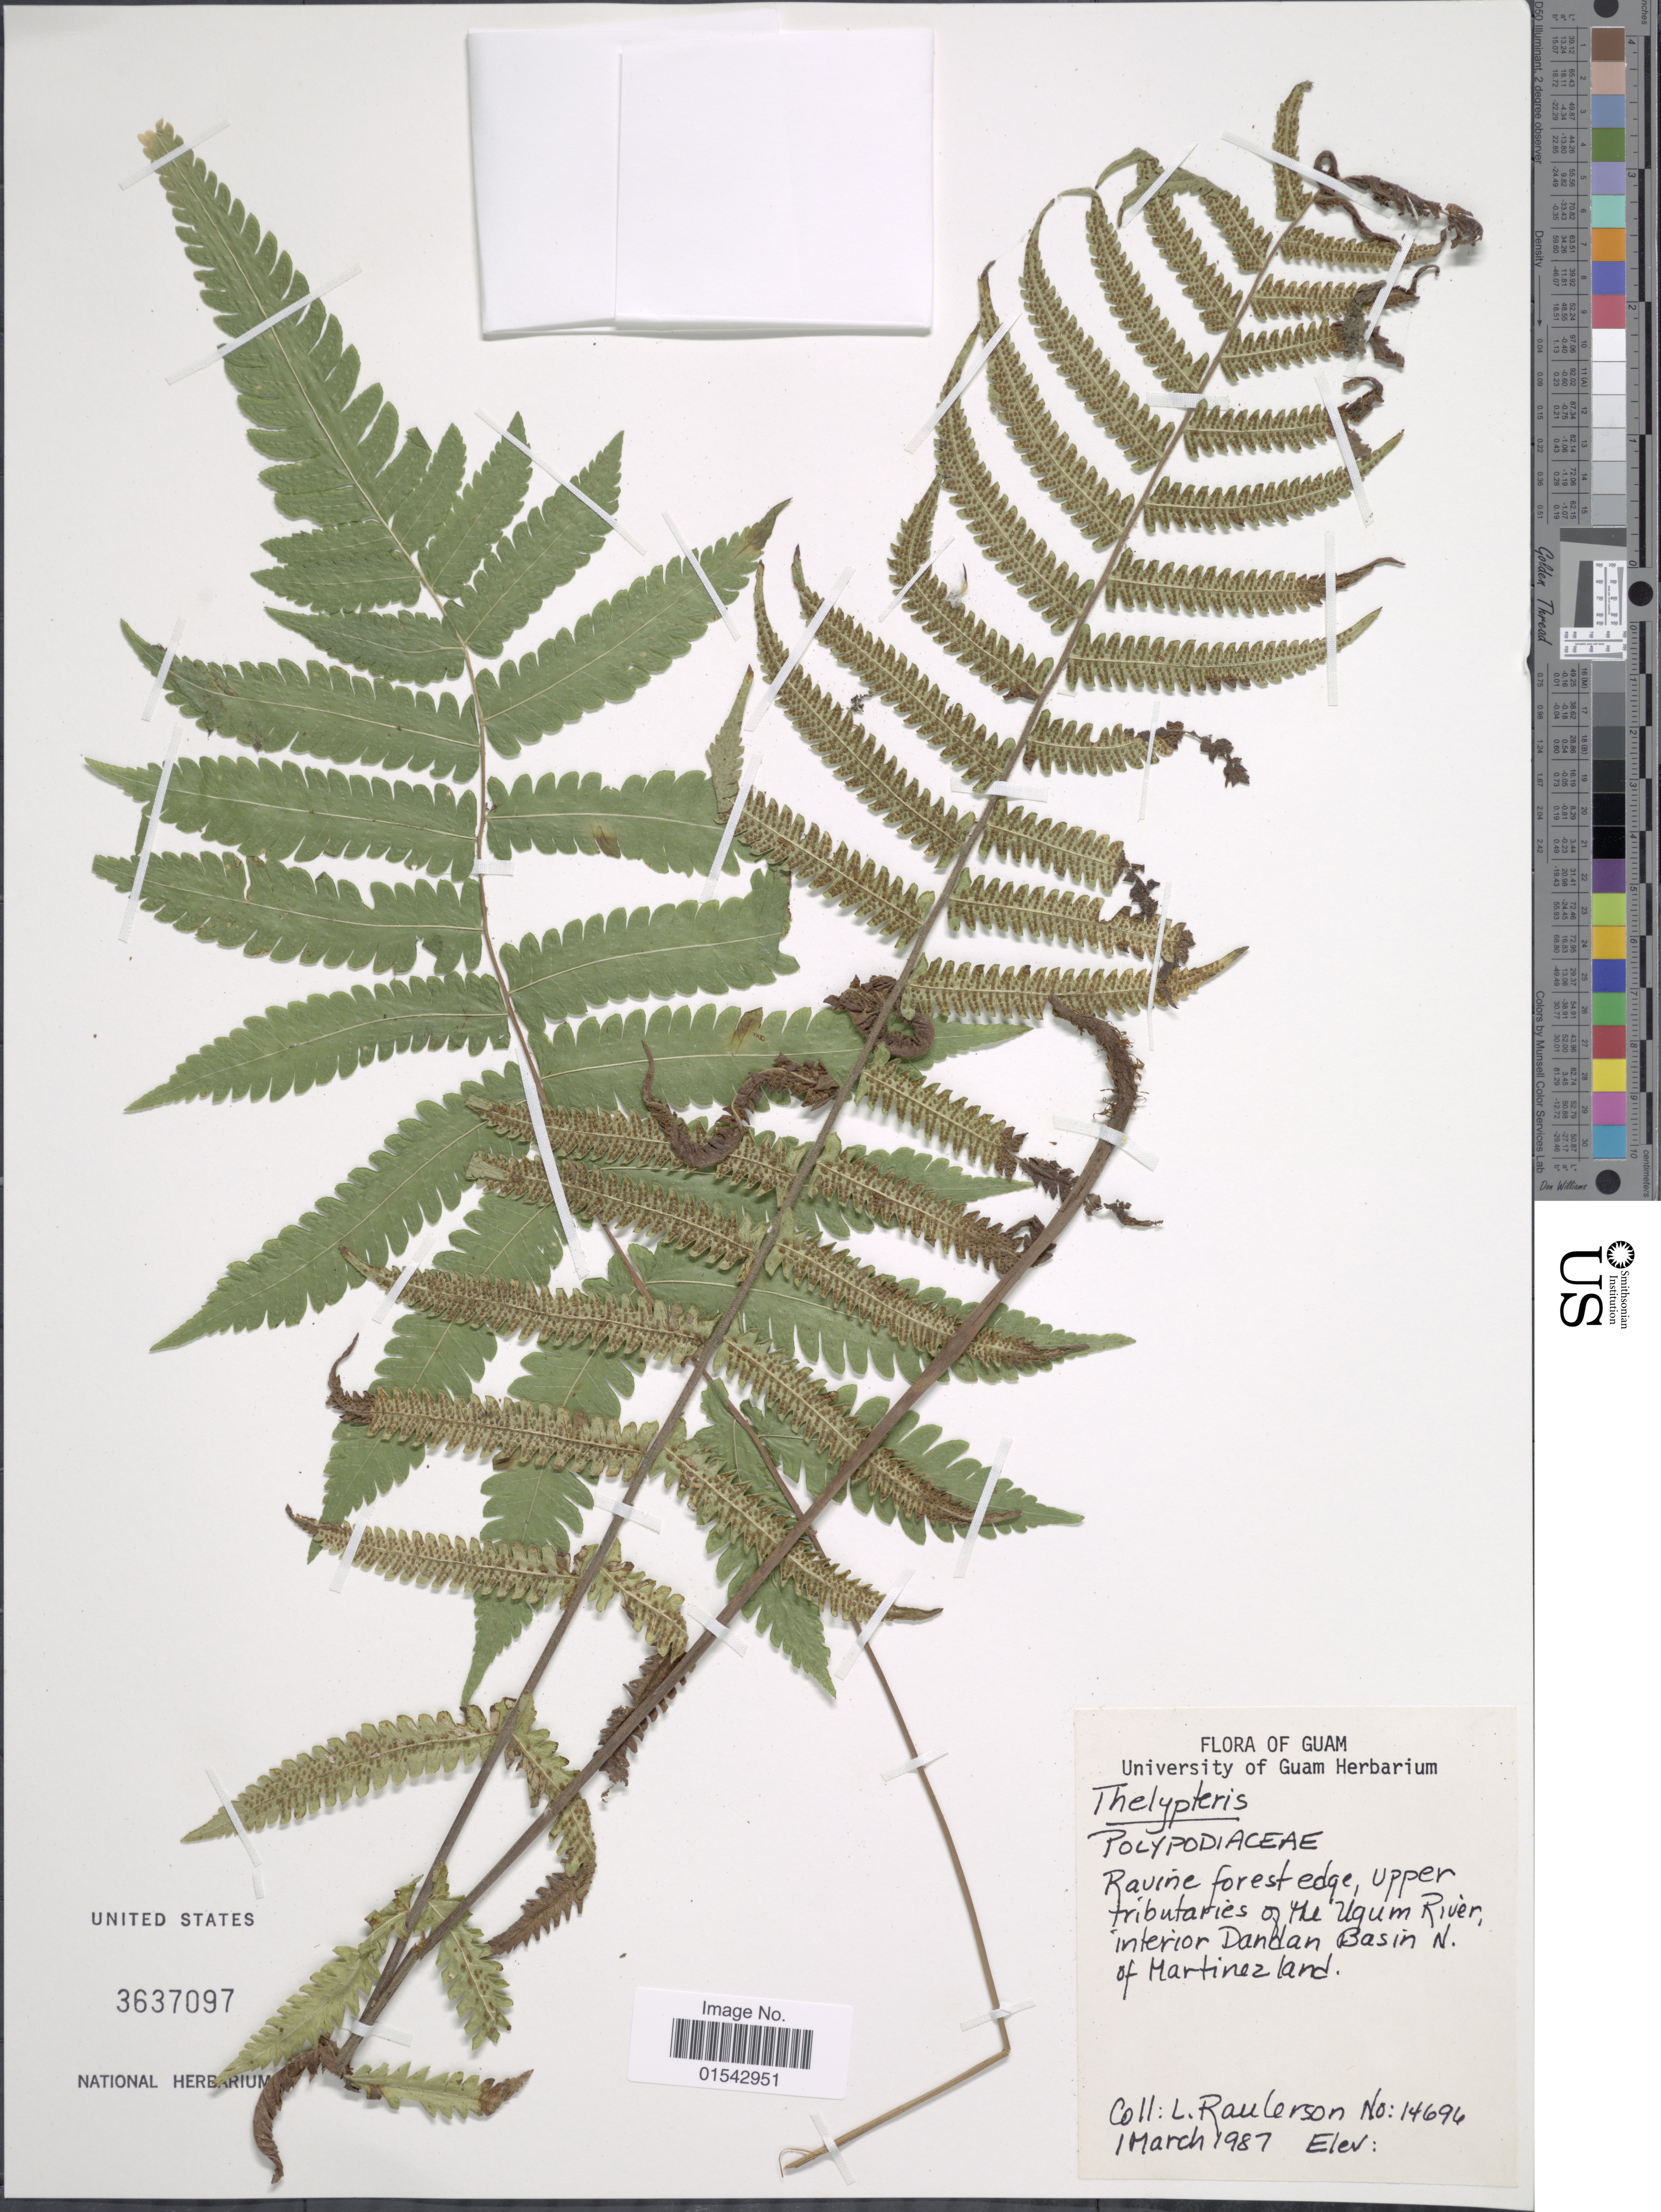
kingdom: Plantae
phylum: Tracheophyta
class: Polypodiopsida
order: Polypodiales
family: Thelypteridaceae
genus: Cyclosorus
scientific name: Cyclosorus sp.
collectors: L. Raulerson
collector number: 14694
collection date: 1987-03-01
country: Guam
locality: Guam, upper tributaries of the Ugum river, interior Dandan Basin N. of Martinezland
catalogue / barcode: US 3637097